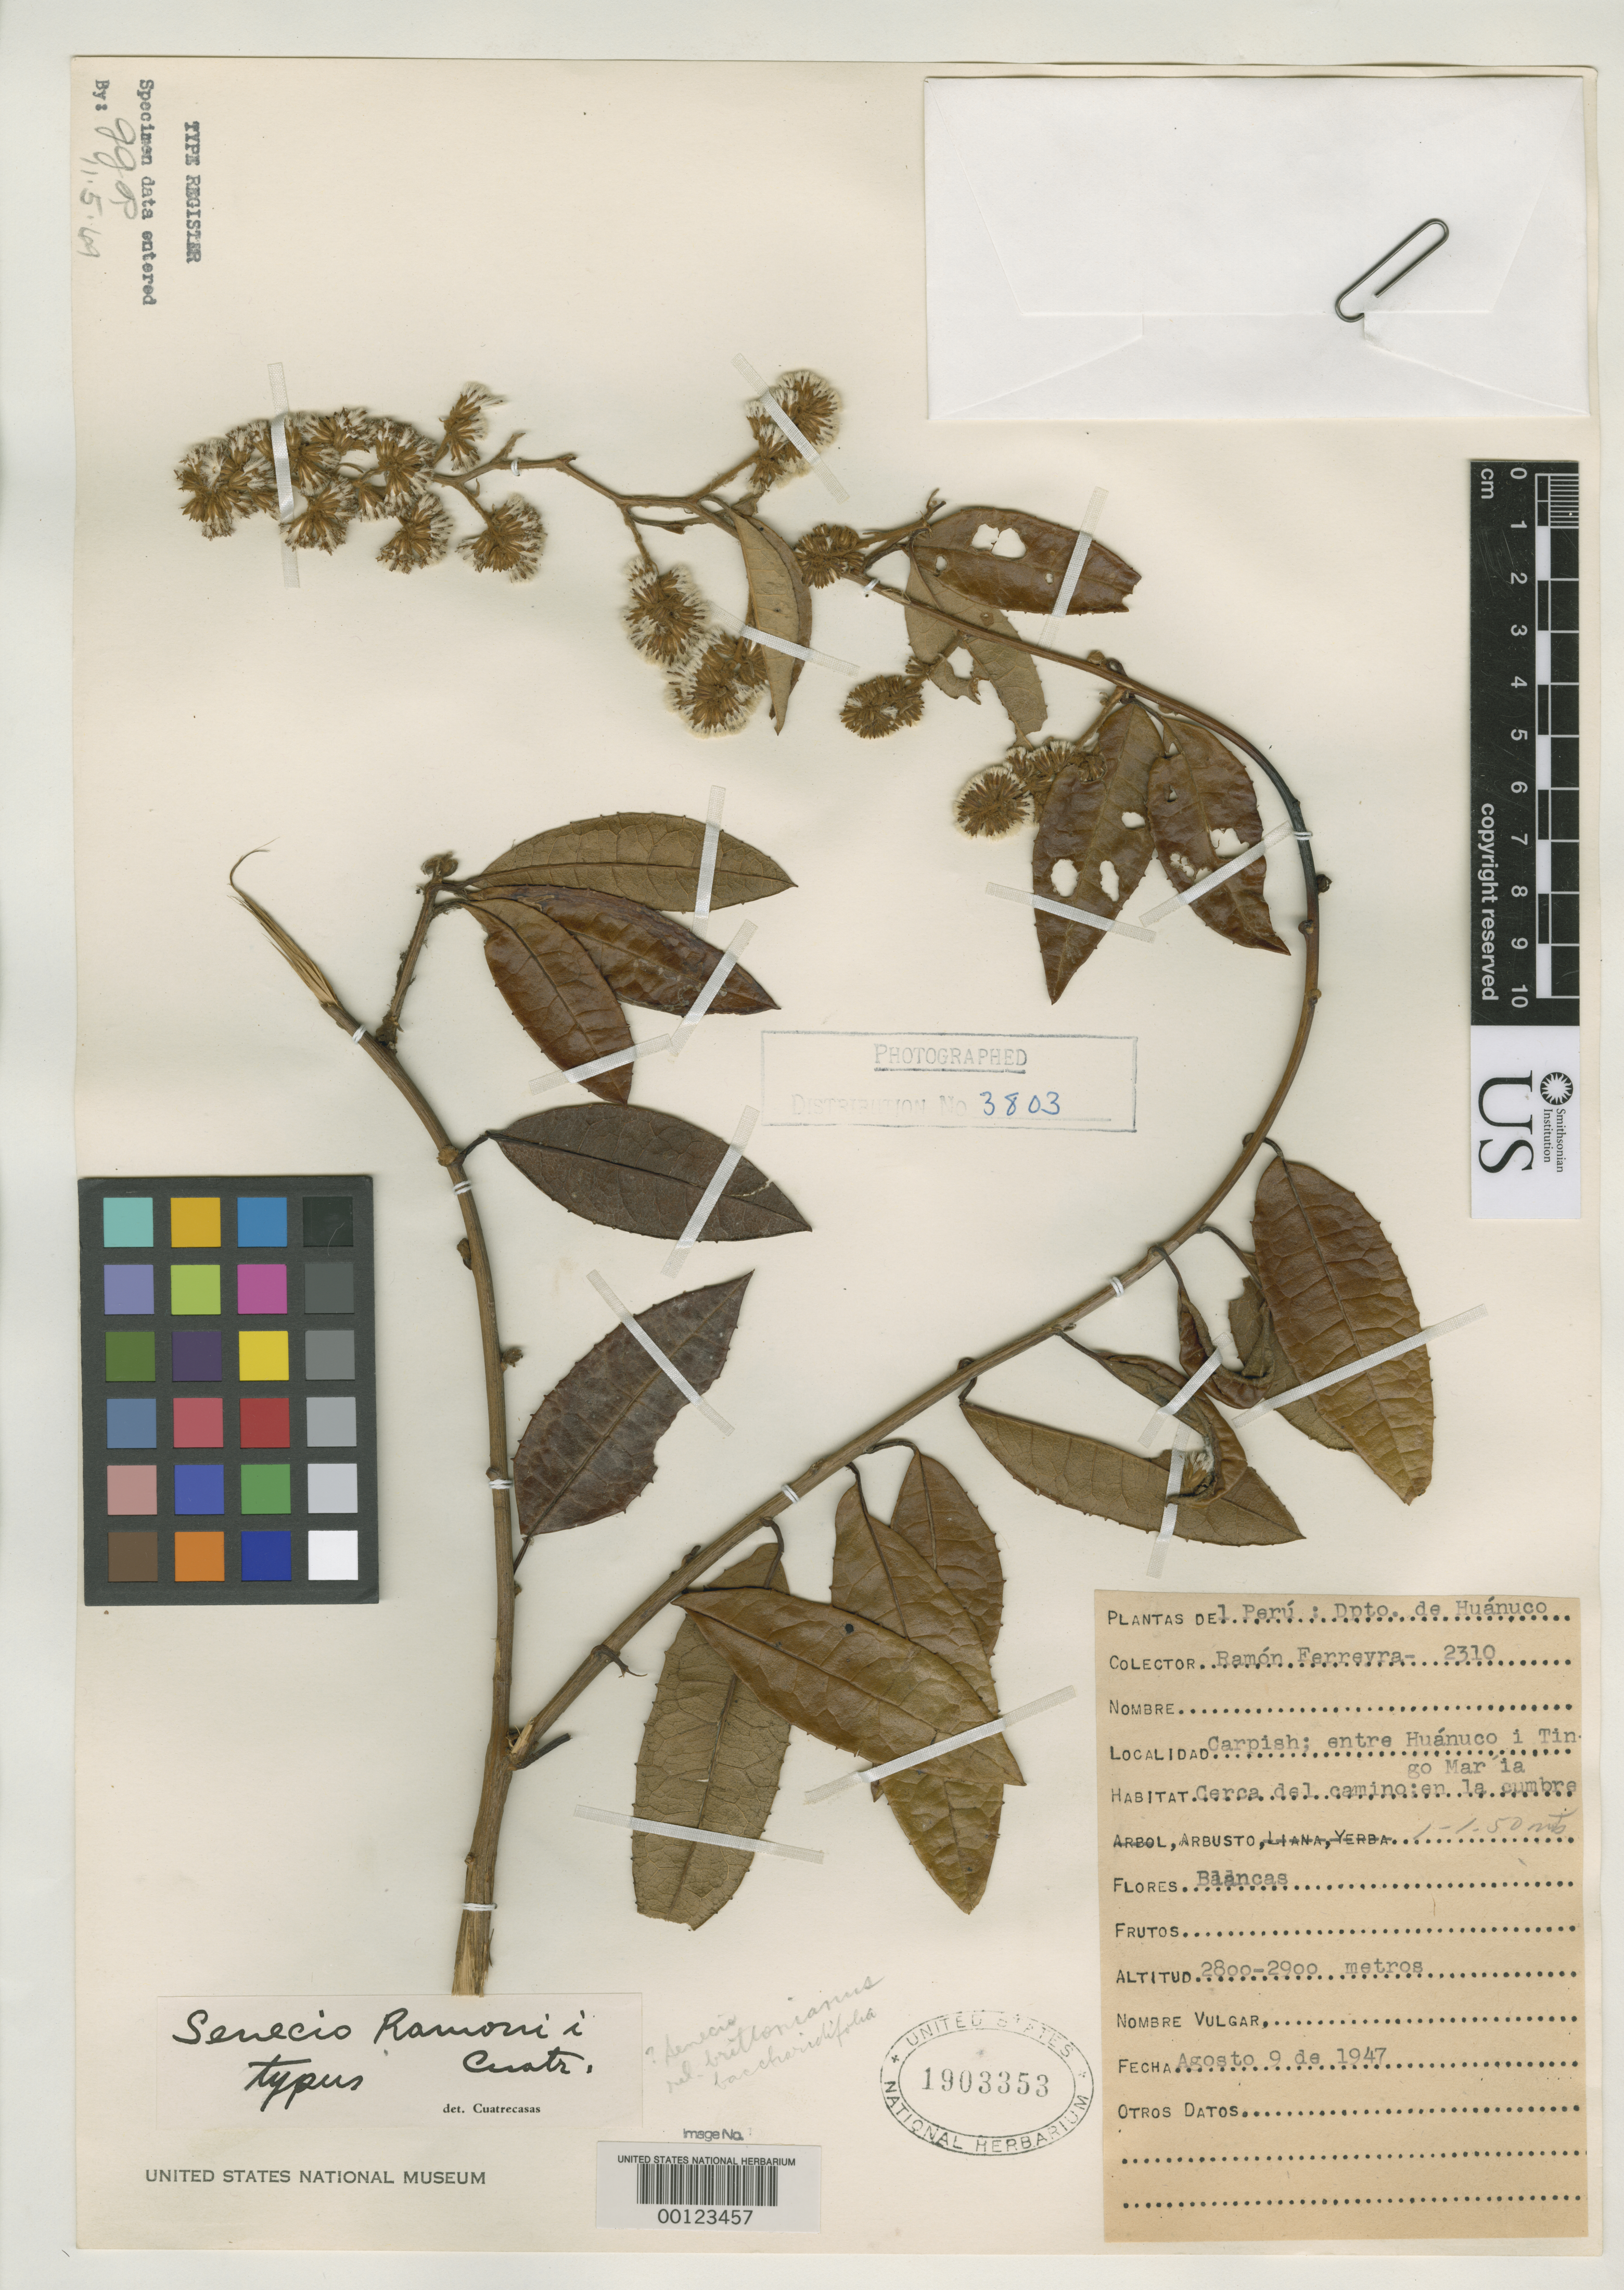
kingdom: Plantae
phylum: Tracheophyta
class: Magnoliopsida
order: Asterales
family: Asteraceae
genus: Senecio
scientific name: Senecio ramonii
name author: Cuatrec.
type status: Holotype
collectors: R. A. Ferreyra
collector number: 2310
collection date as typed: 09 Aug 1947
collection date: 1947-08-09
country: Peru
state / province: Huánuco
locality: Carpish, entre Huánuco y Tingo María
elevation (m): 2800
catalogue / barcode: US 1903353